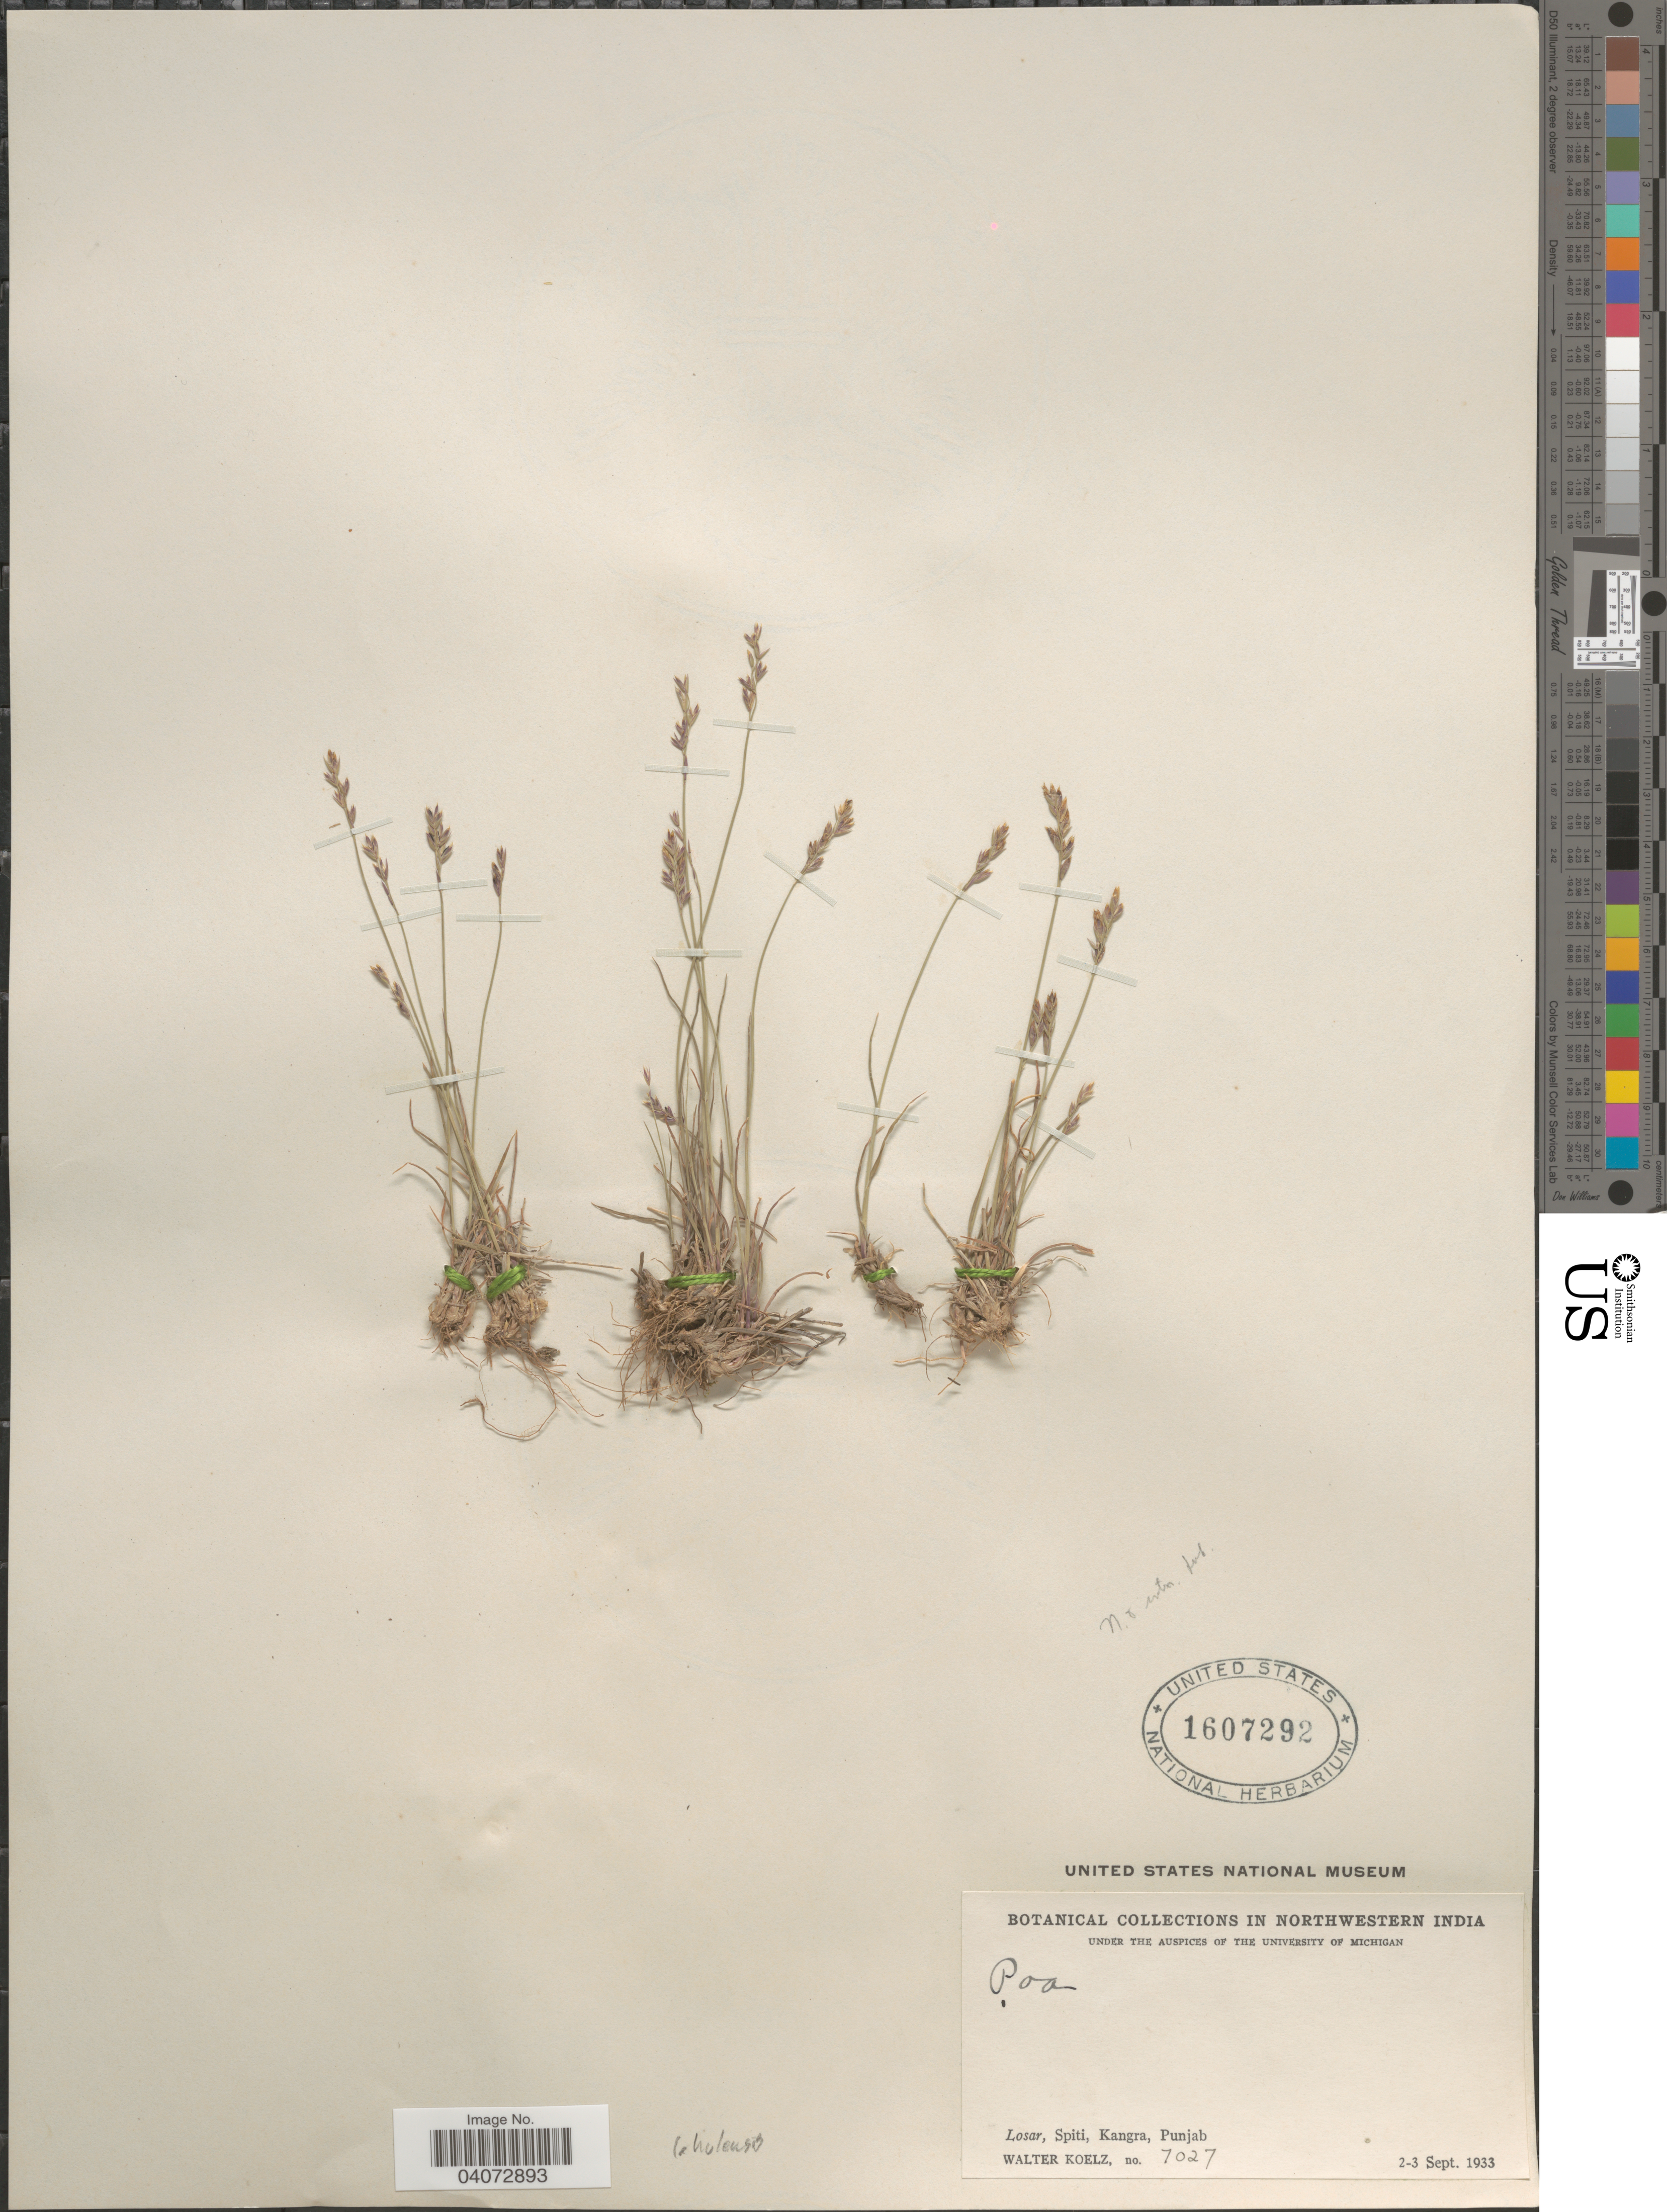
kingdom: Plantae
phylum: Tracheophyta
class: Liliopsida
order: Poales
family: Poaceae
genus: Poa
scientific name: Poa albertii subsp. lahulensis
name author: (Bor) Olonova & G.H. Zhu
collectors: W. N. Koelz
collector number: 7027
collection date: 1933-09-02/1933-09-03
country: India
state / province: Punjab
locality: Northwestern India. Losar, Spiti, Kangra.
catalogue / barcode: US 1607292